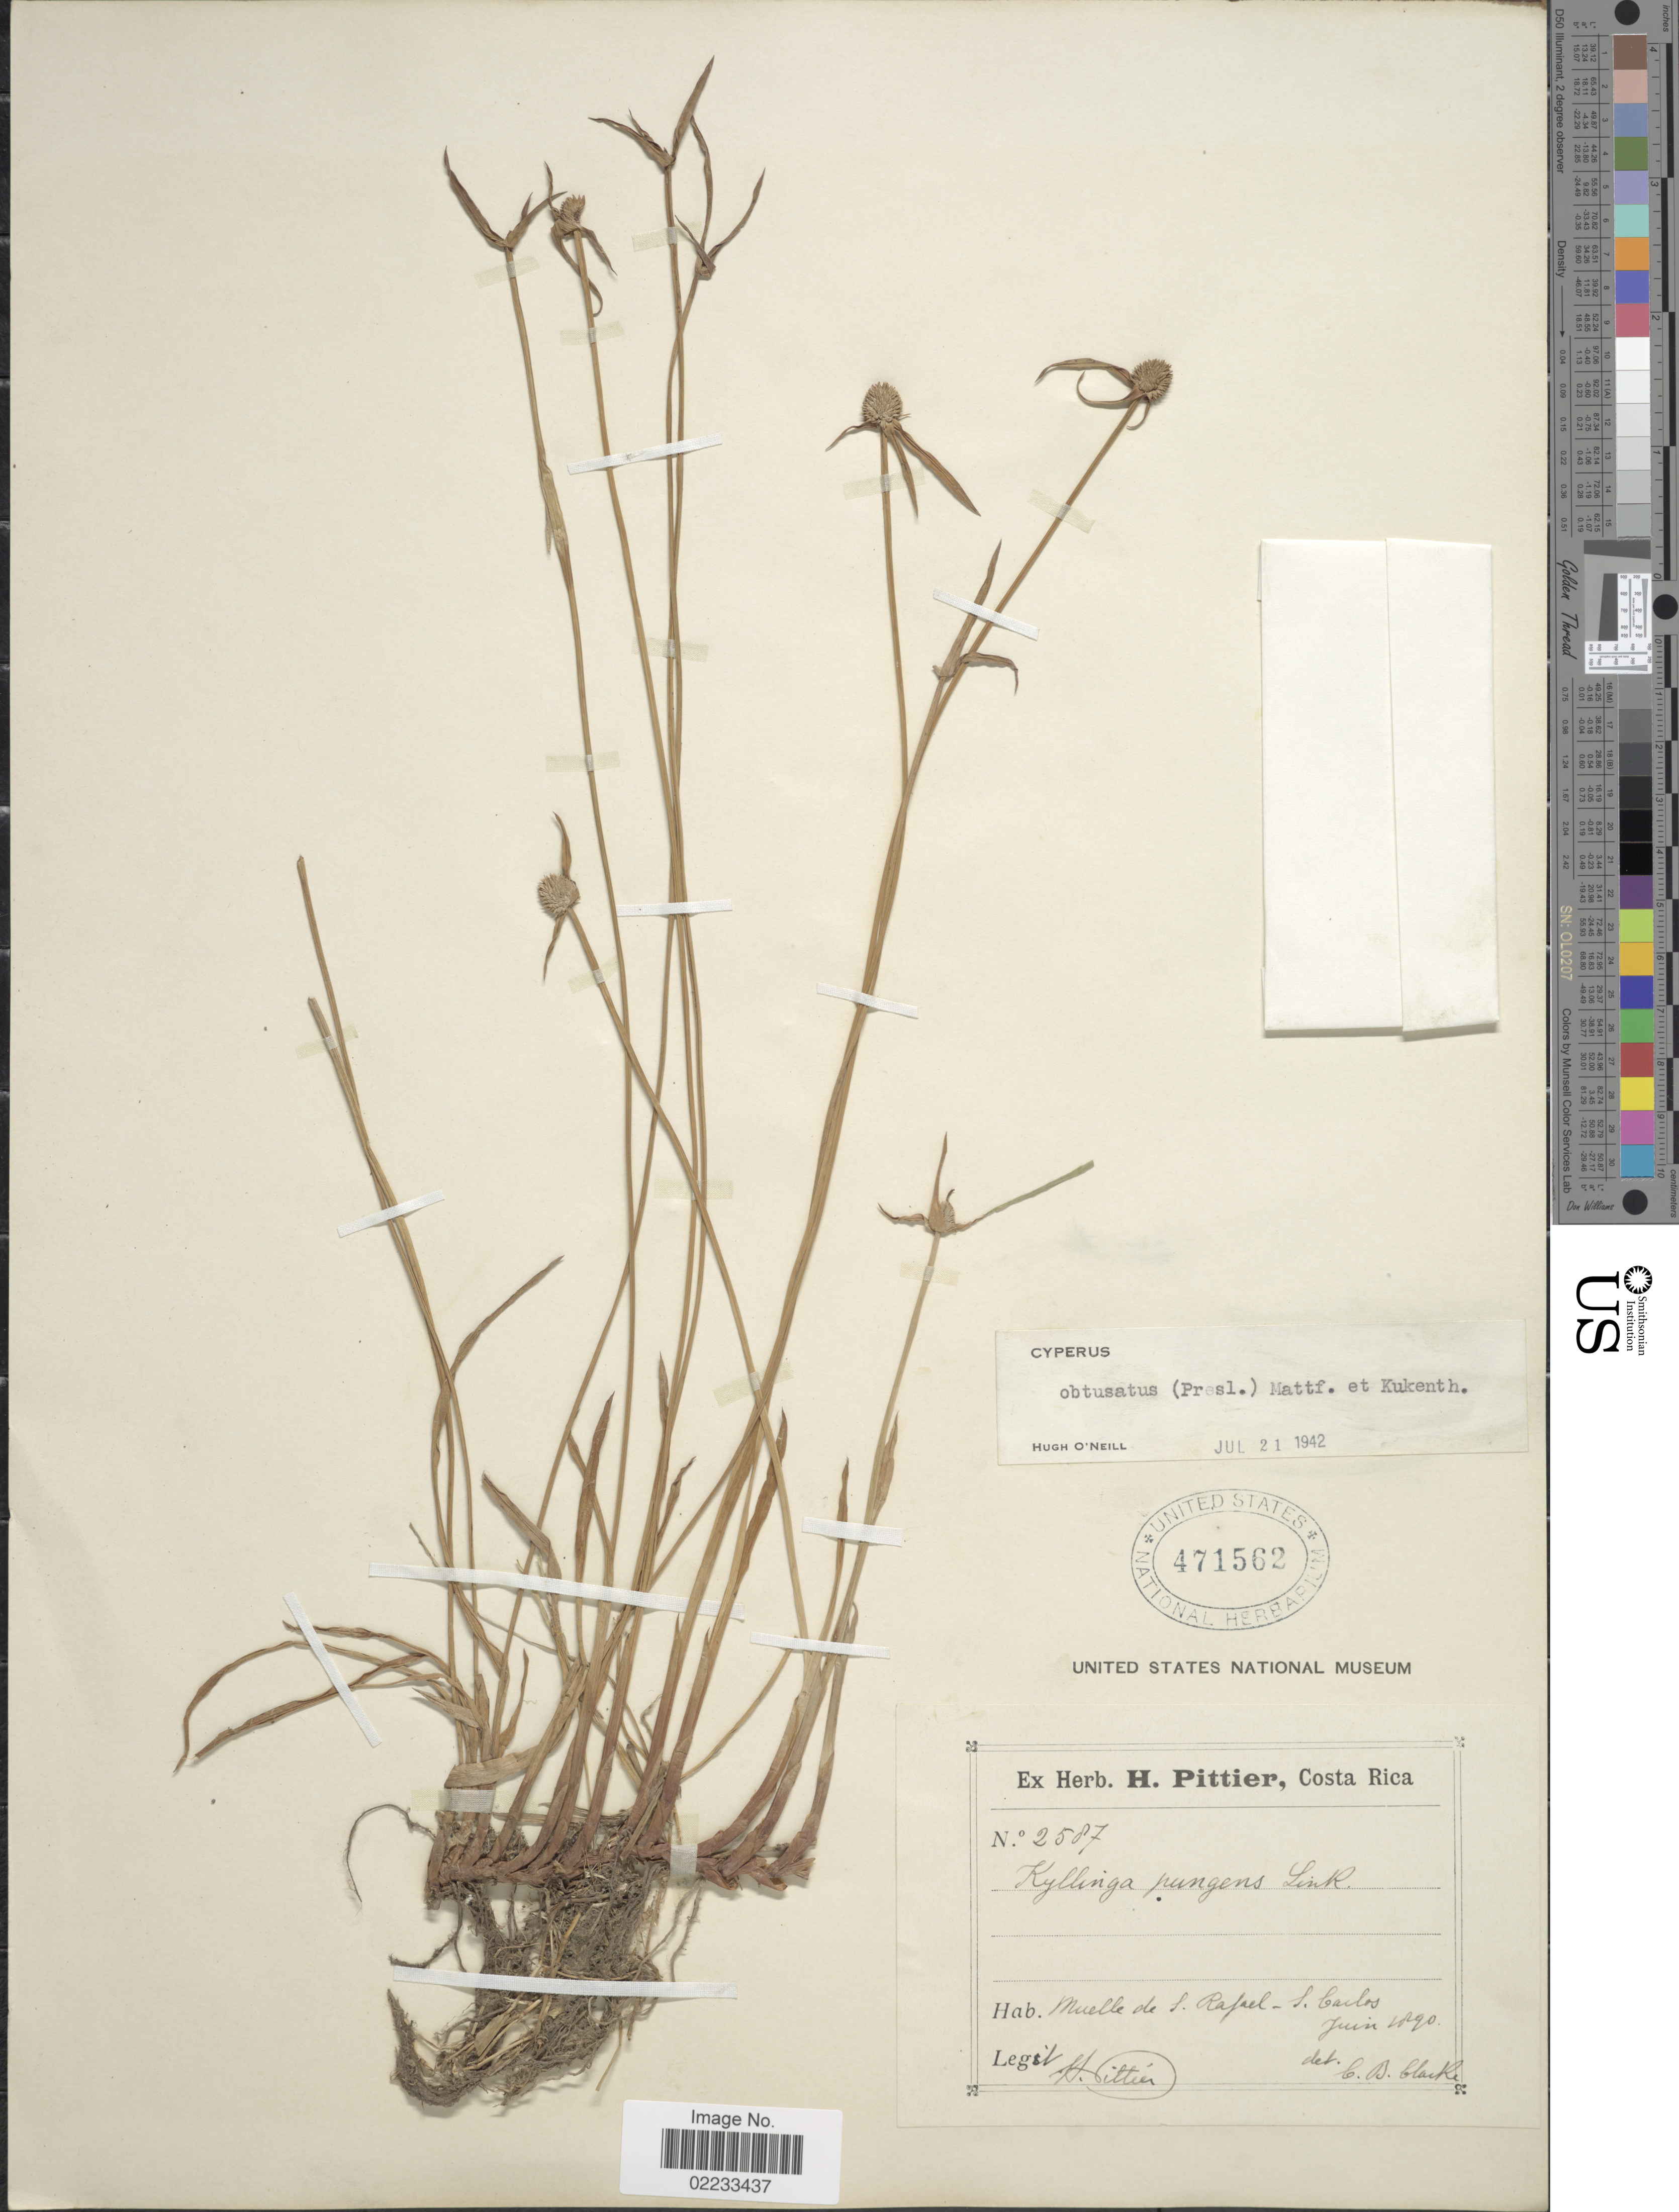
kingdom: Plantae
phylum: Tracheophyta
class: Liliopsida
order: Poales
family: Cyperaceae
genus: Cyperus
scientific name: Cyperus obtusatus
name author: (J. Presl & C. Presl) Mattf. & Kük.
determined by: Strong, M. T., (US), Smithsonian Institution - National Museum of Natural History (UNITED STATES)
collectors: H. F. Pittier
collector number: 2587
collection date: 1890-06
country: Costa Rica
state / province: Alajuela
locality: Muelle de S. Rafael- S. Carlos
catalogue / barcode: US 471562